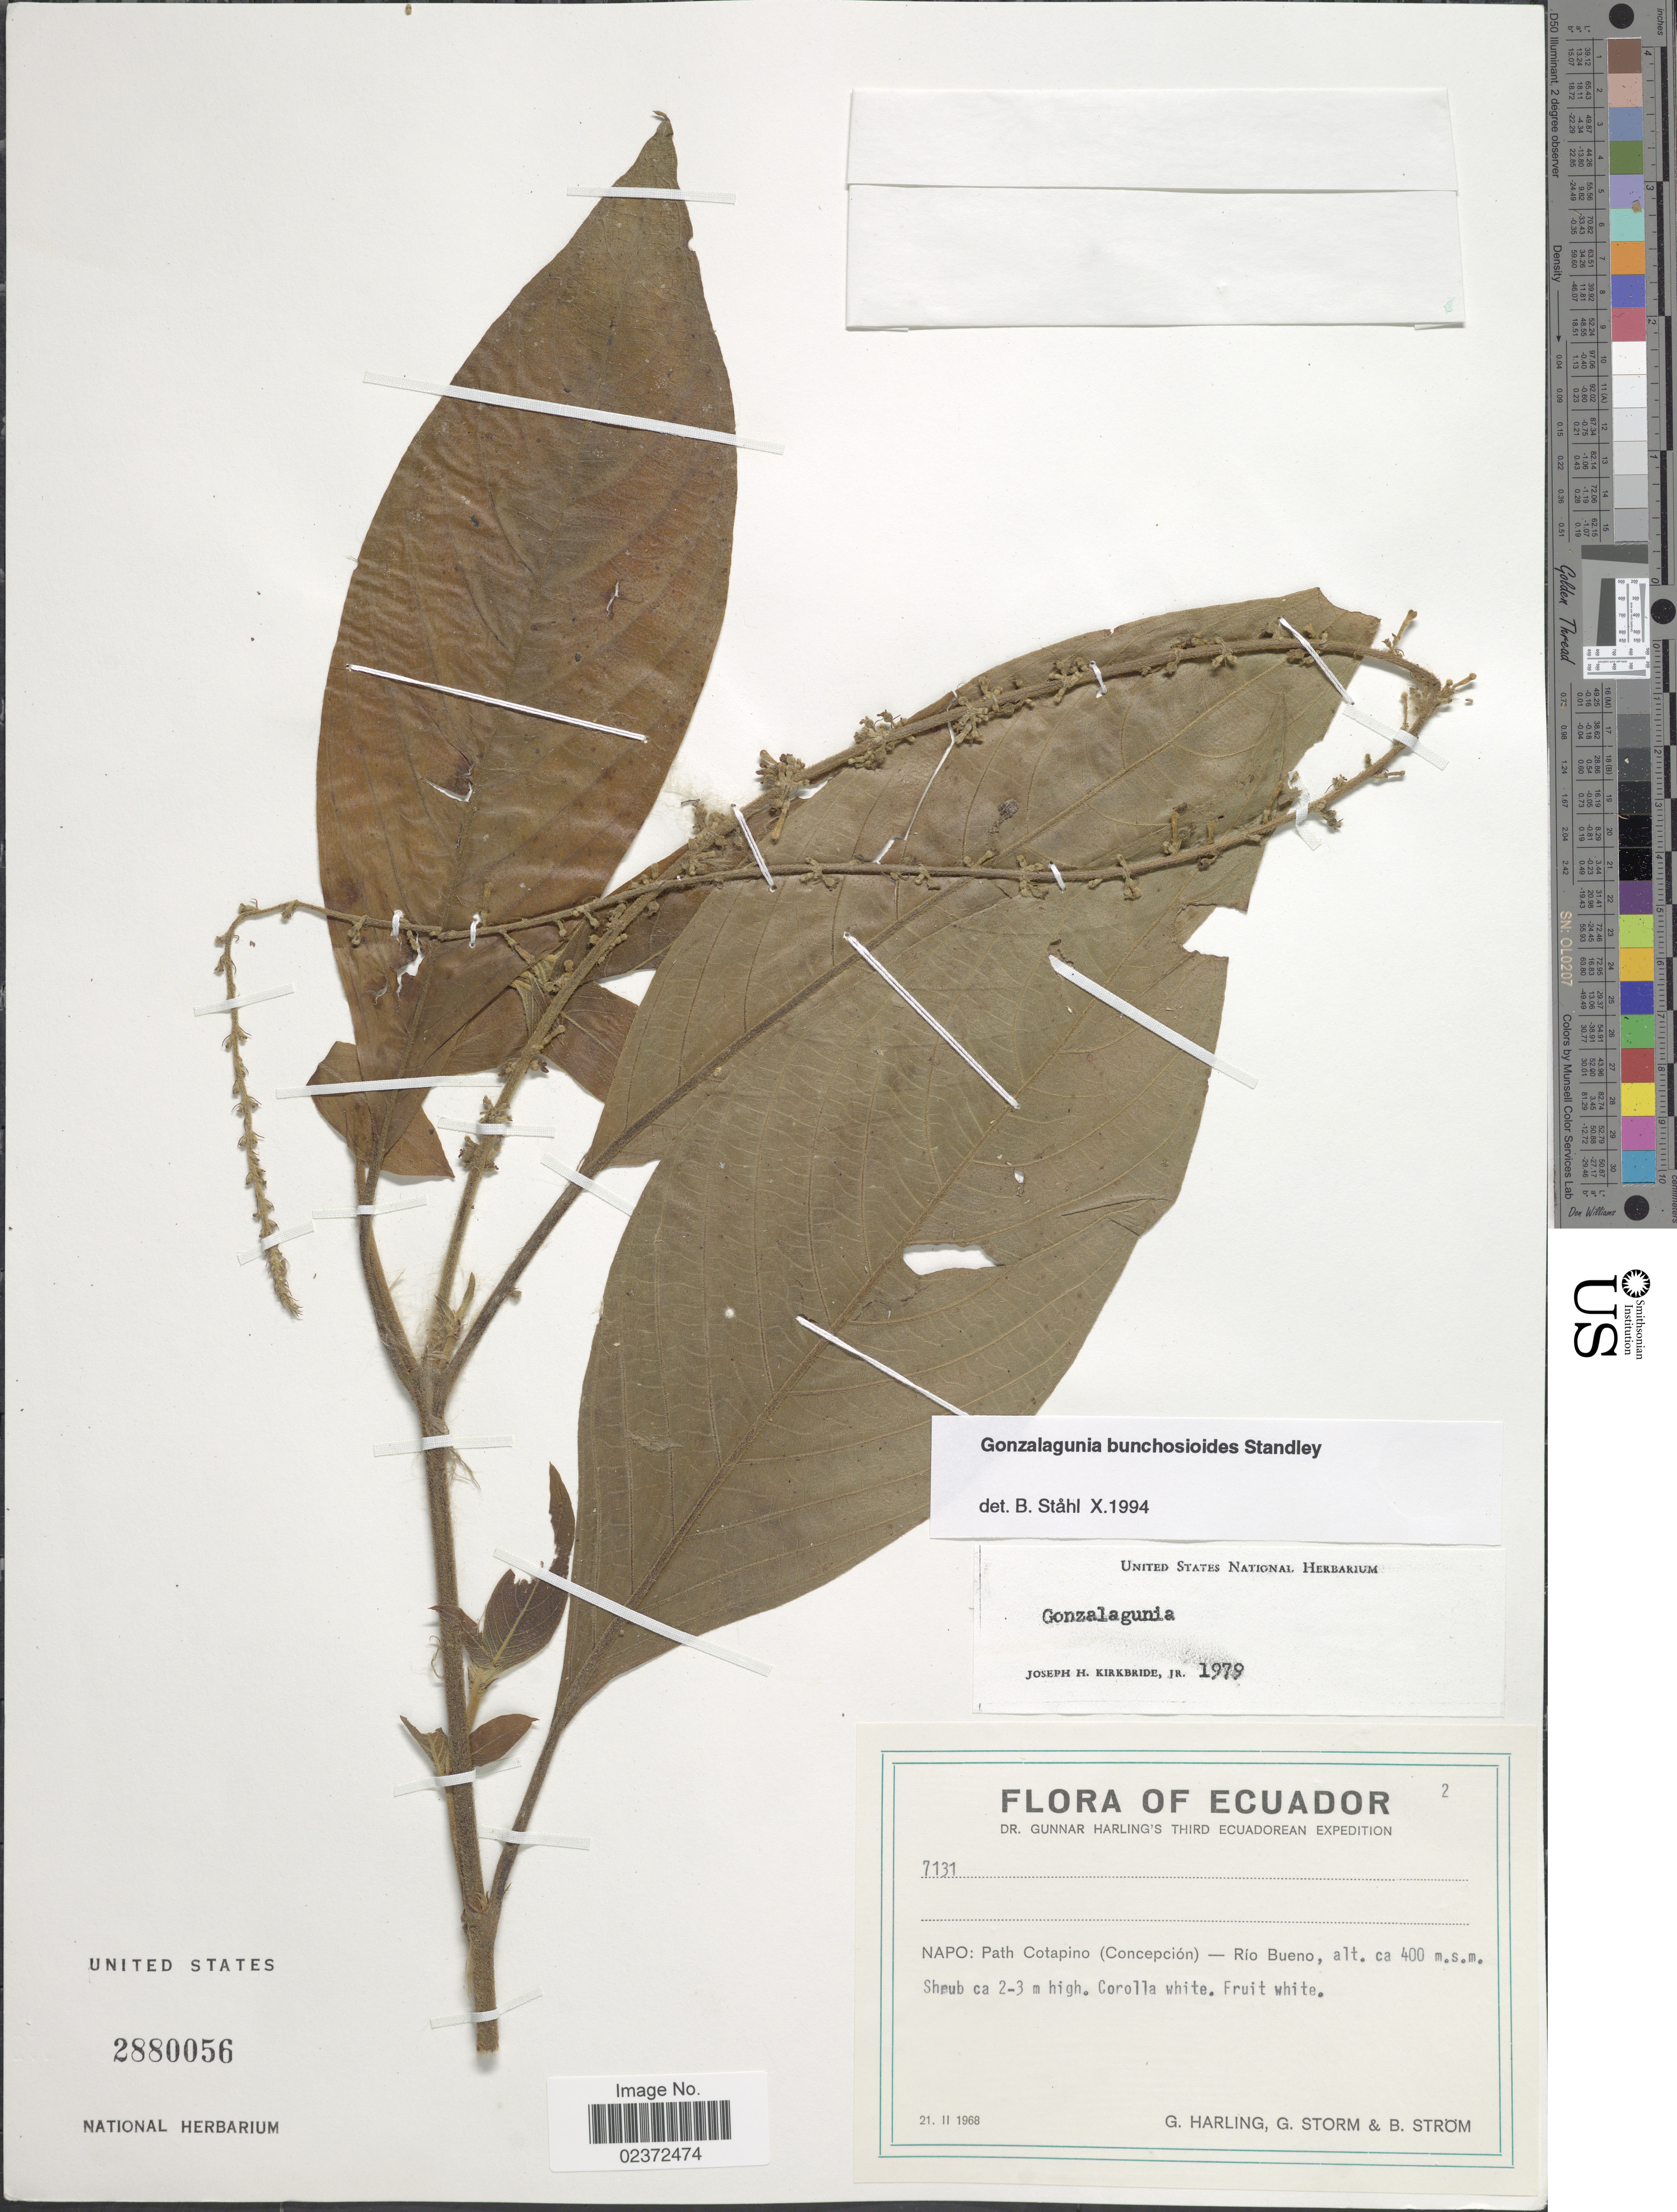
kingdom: Plantae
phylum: Tracheophyta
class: Magnoliopsida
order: Gentianales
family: Rubiaceae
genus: Gonzalagunia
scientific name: Gonzalagunia bunchosioides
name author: Standl.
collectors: G. Harling, G. Storm & B. Ström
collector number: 7131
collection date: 1968-02-21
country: Ecuador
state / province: Napo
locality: Path Cotapino (Concepción) - Rio Bueno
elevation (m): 400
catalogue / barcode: US 2880056